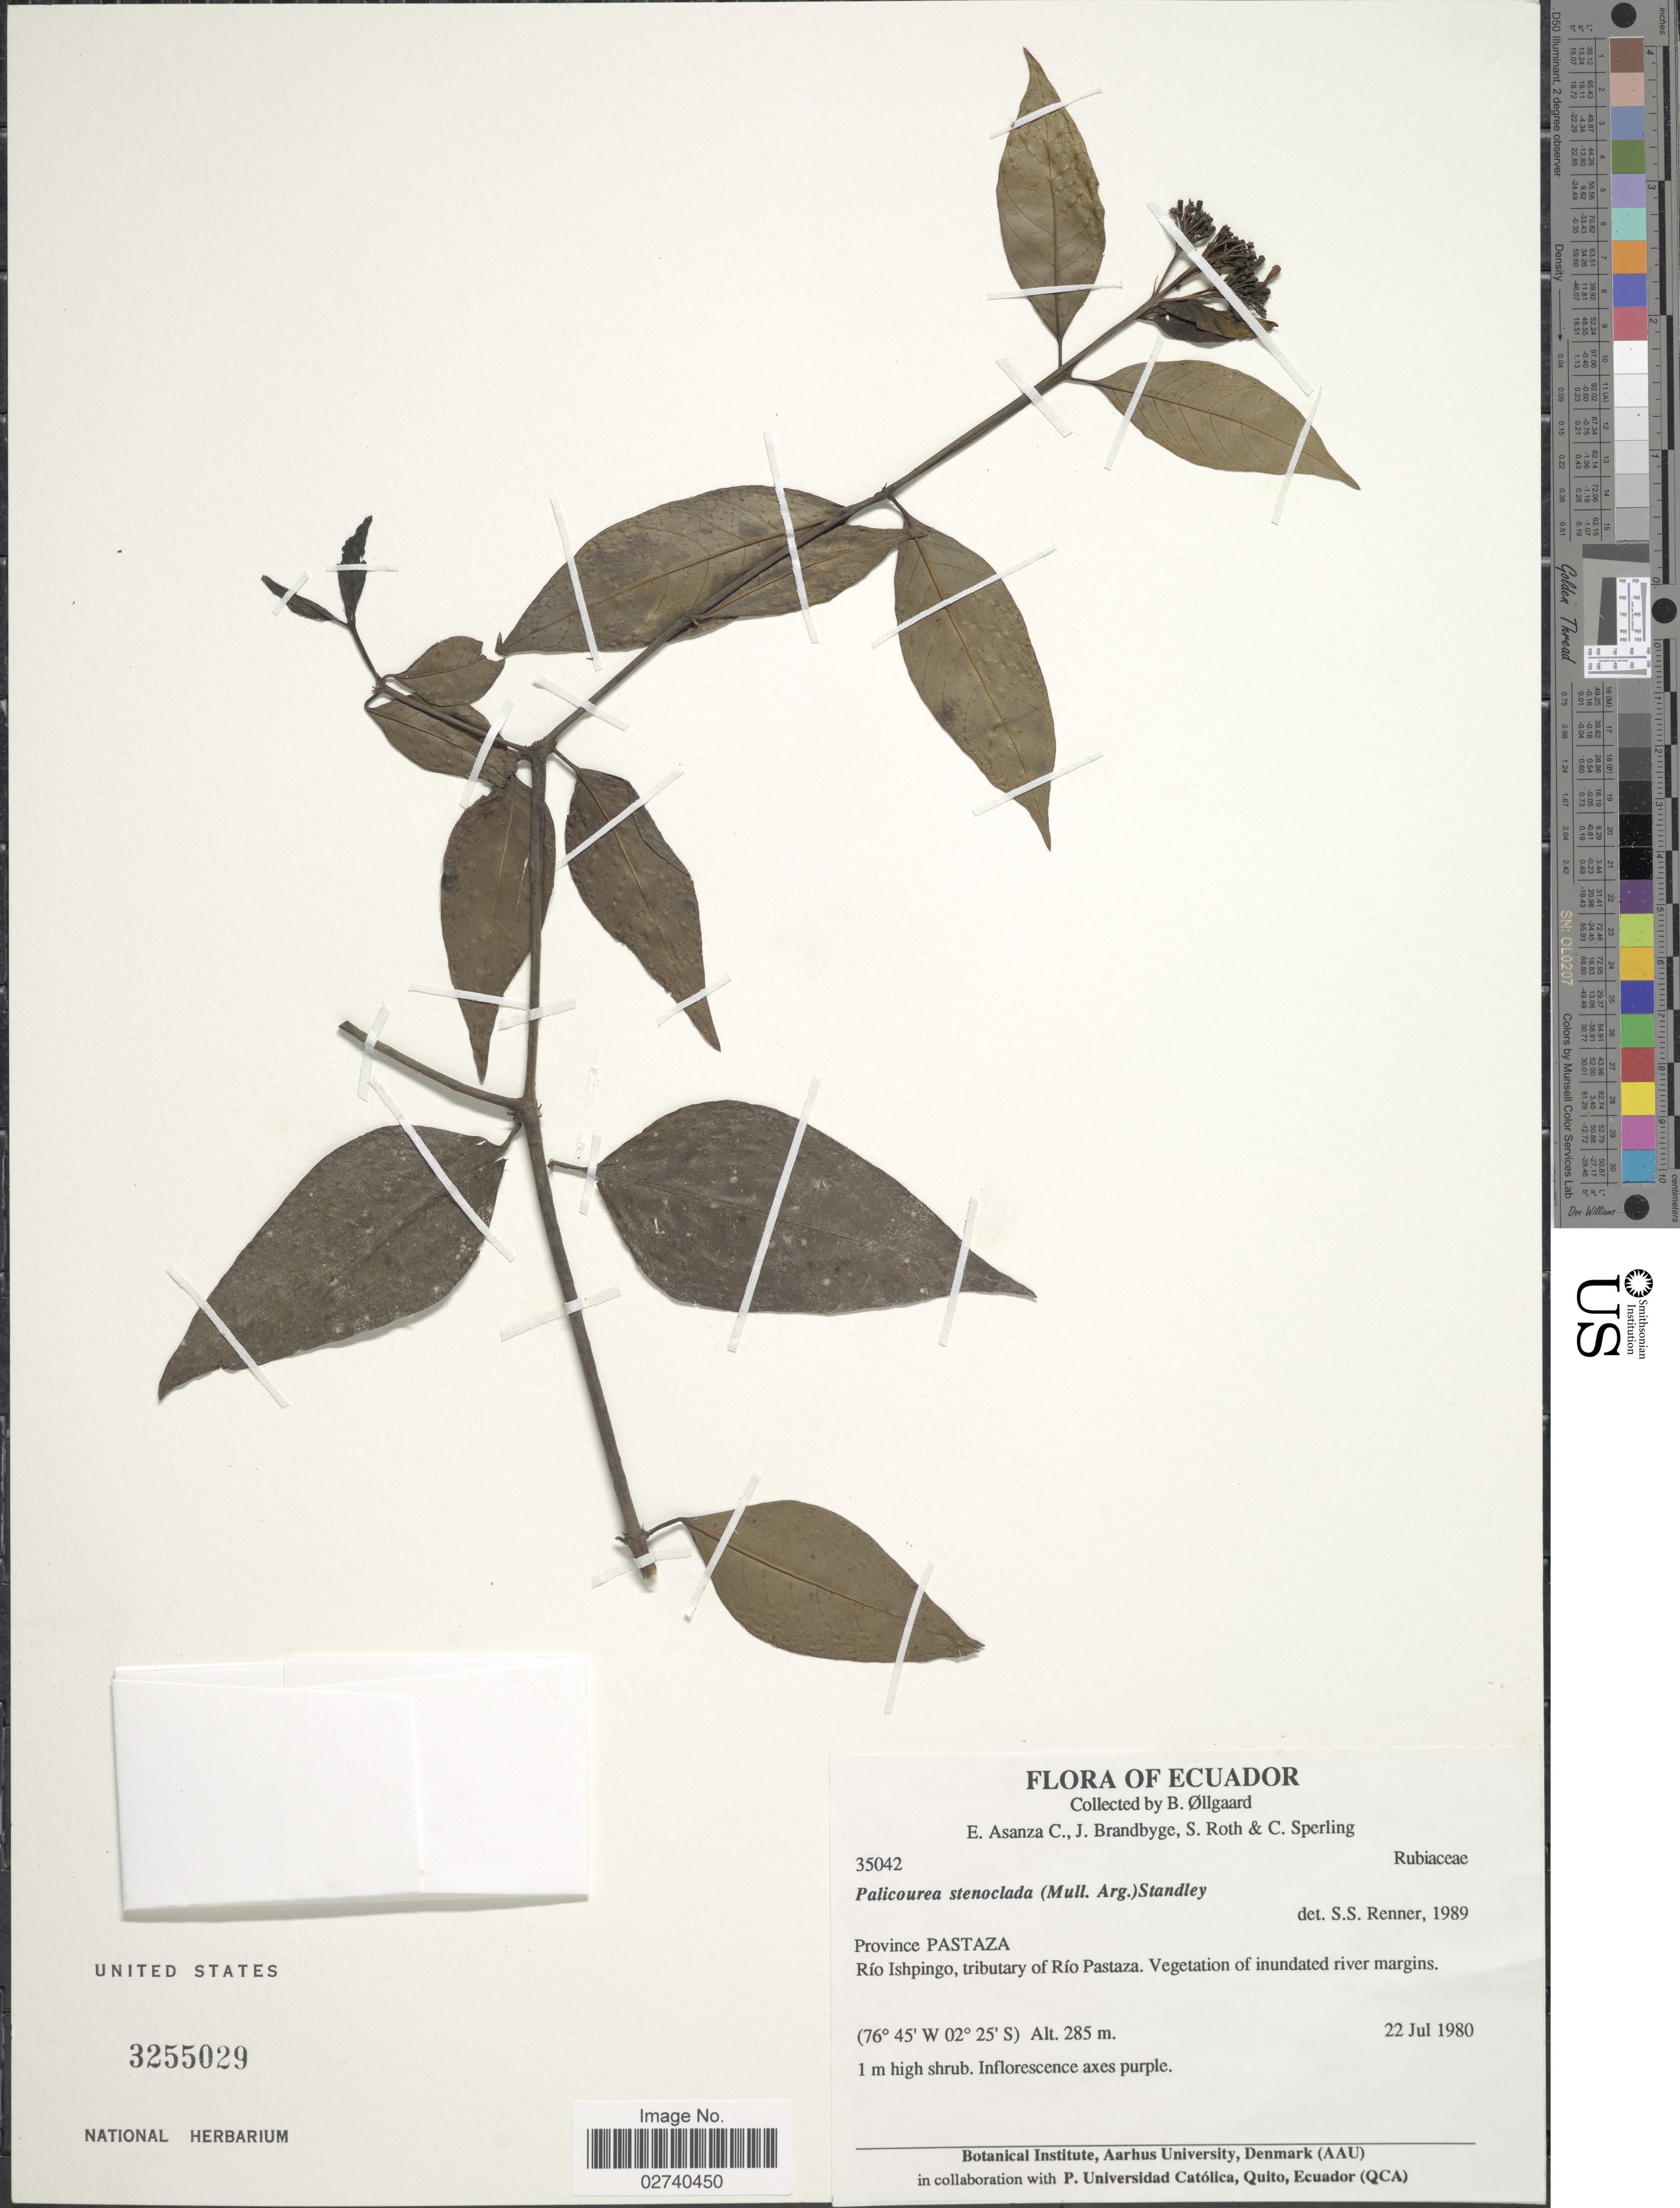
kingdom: Plantae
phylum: Tracheophyta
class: Magnoliopsida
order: Gentianales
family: Rubiaceae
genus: Palicourea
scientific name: Palicourea stenoclada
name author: (Müll. Arg.) Standl.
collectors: B. Øllgaard, E. Asanza C., J. Brandbyge, S. Roth & C. Sperling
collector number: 35042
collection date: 1980-07-22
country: Ecuador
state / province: Pastaza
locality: Río Ishpingo, tributary of Río Pastaza.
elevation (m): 285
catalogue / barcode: US 3255029